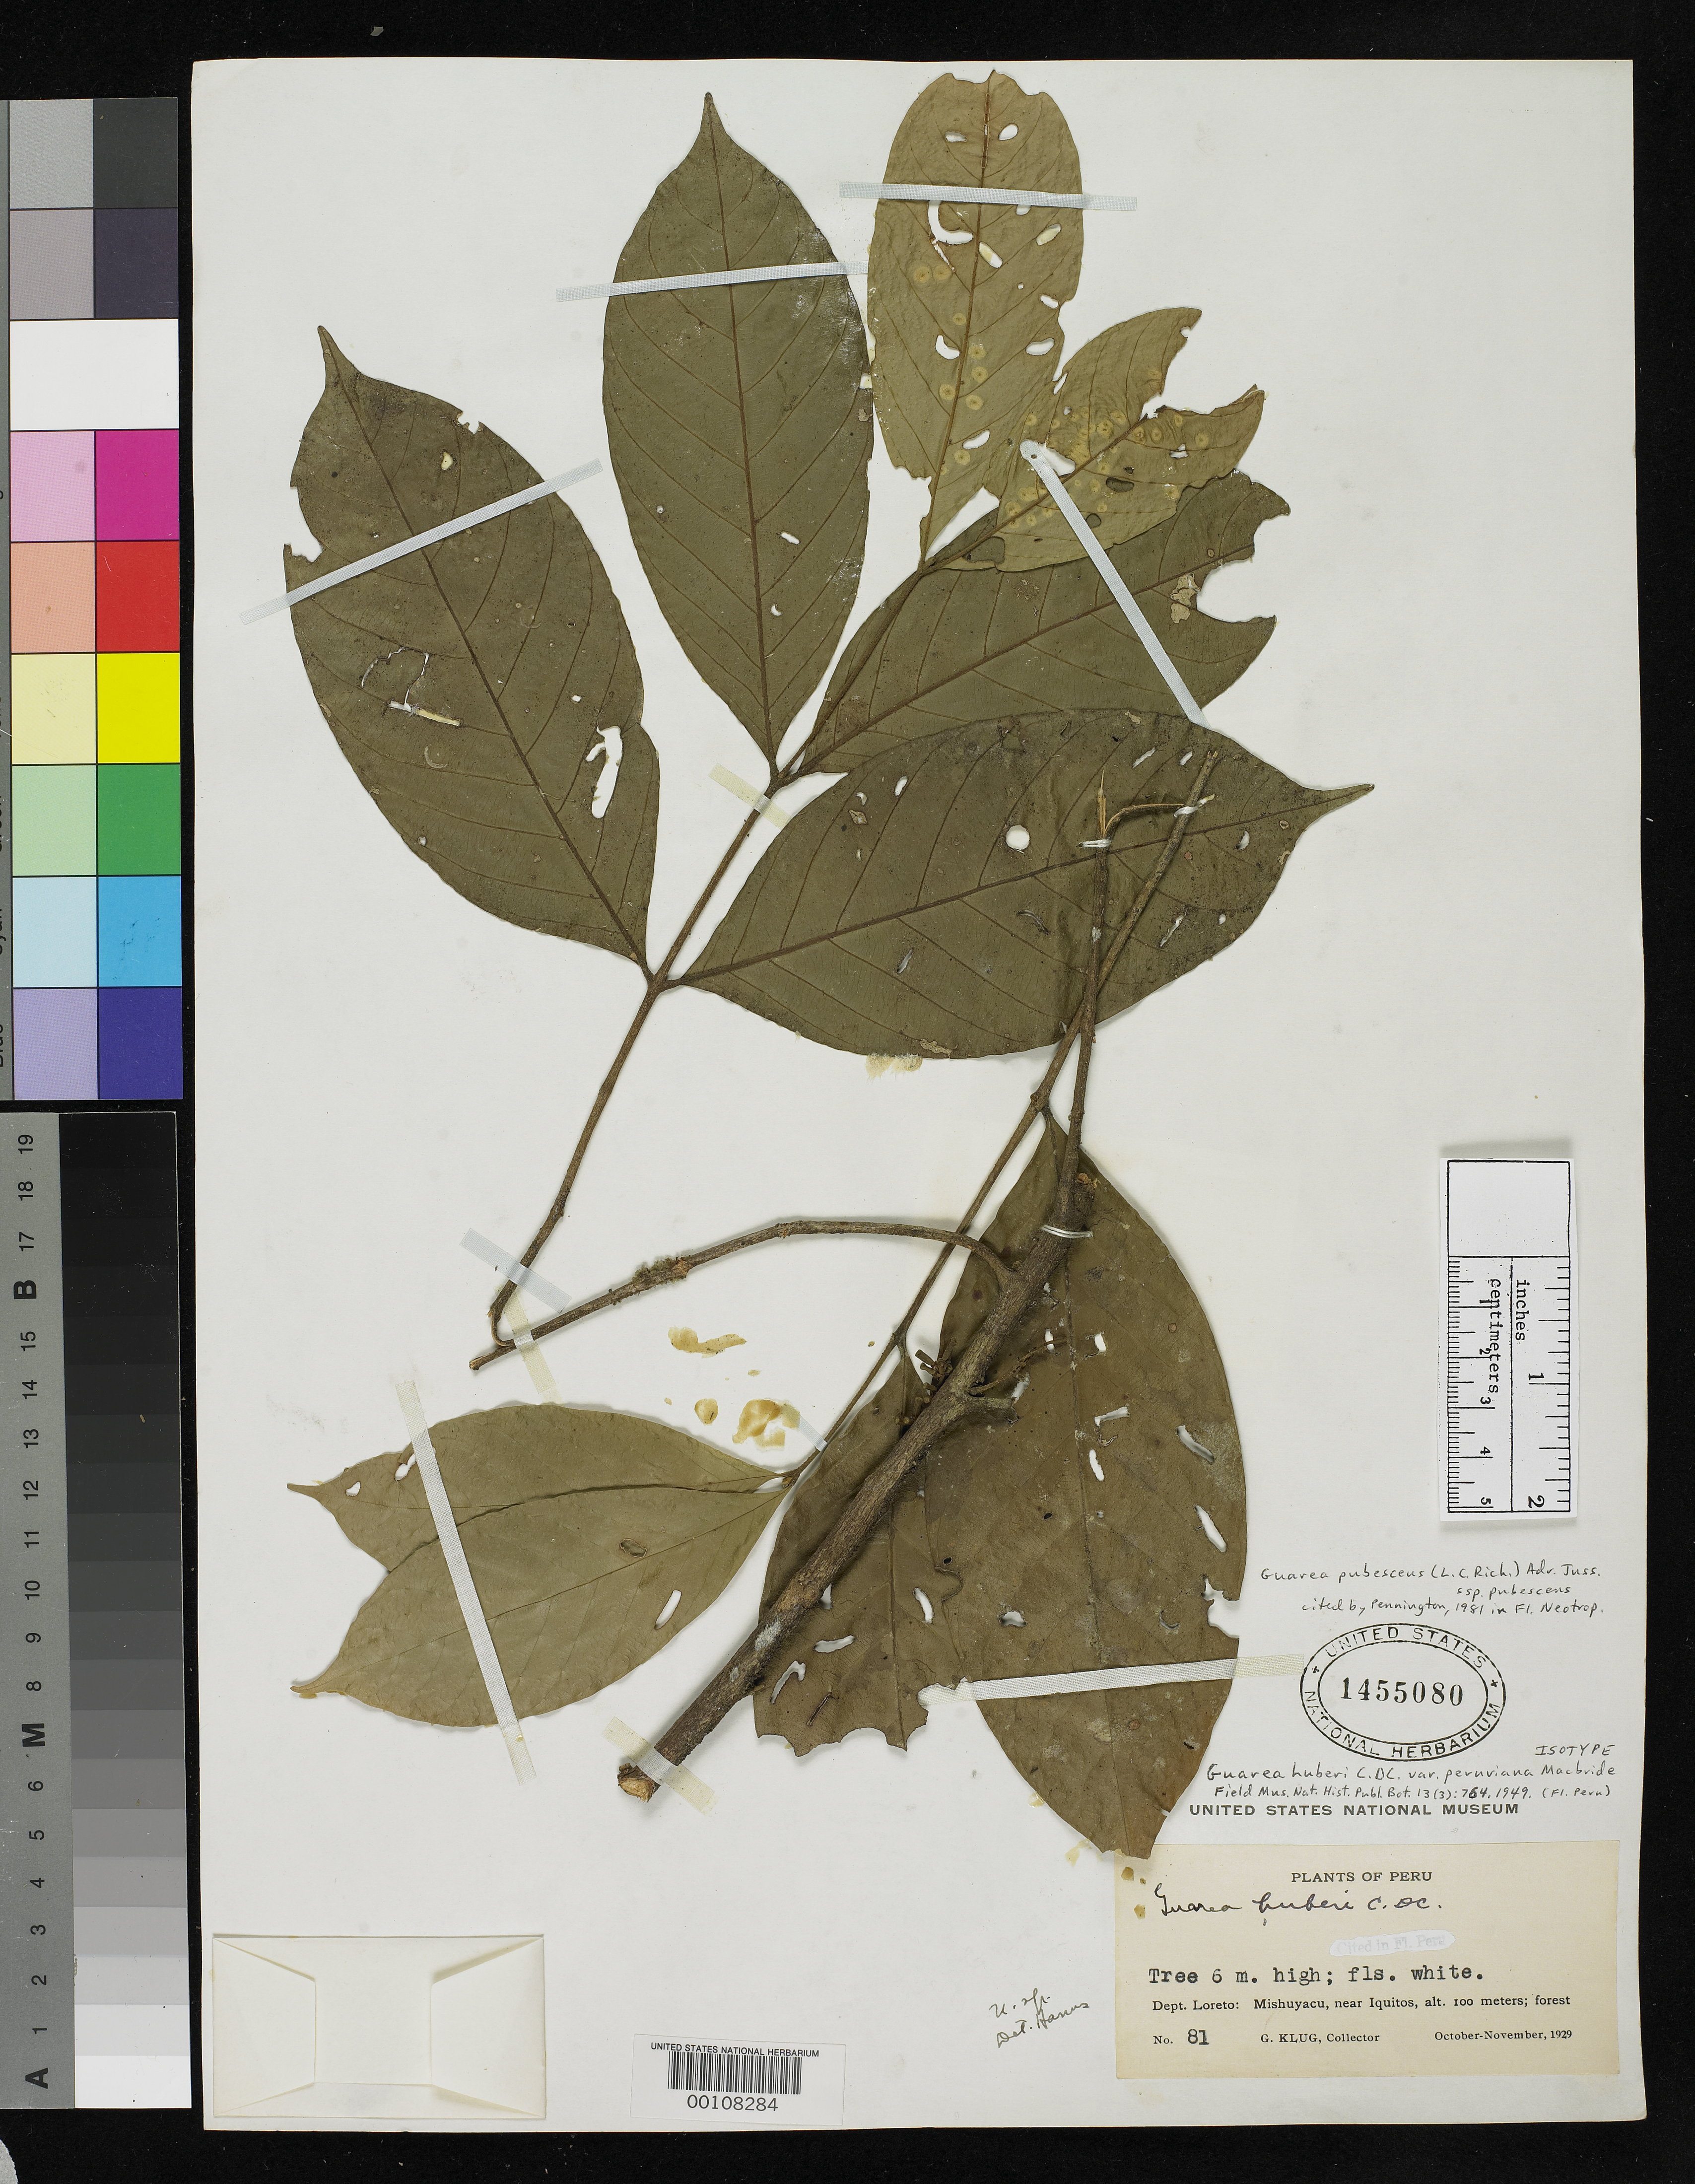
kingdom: Plantae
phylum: Tracheophyta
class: Magnoliopsida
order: Sapindales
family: Meliaceae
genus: Guarea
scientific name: Guarea huberi var. peruviana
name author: J.F. Macbr.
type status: Isotype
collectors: G. Klug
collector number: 81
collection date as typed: Oct 1929 to -- Nov 1929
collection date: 1929-10/1929-11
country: Peru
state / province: Loreto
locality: Mishuyacu, near Iquitos.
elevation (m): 100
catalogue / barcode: US 1455080